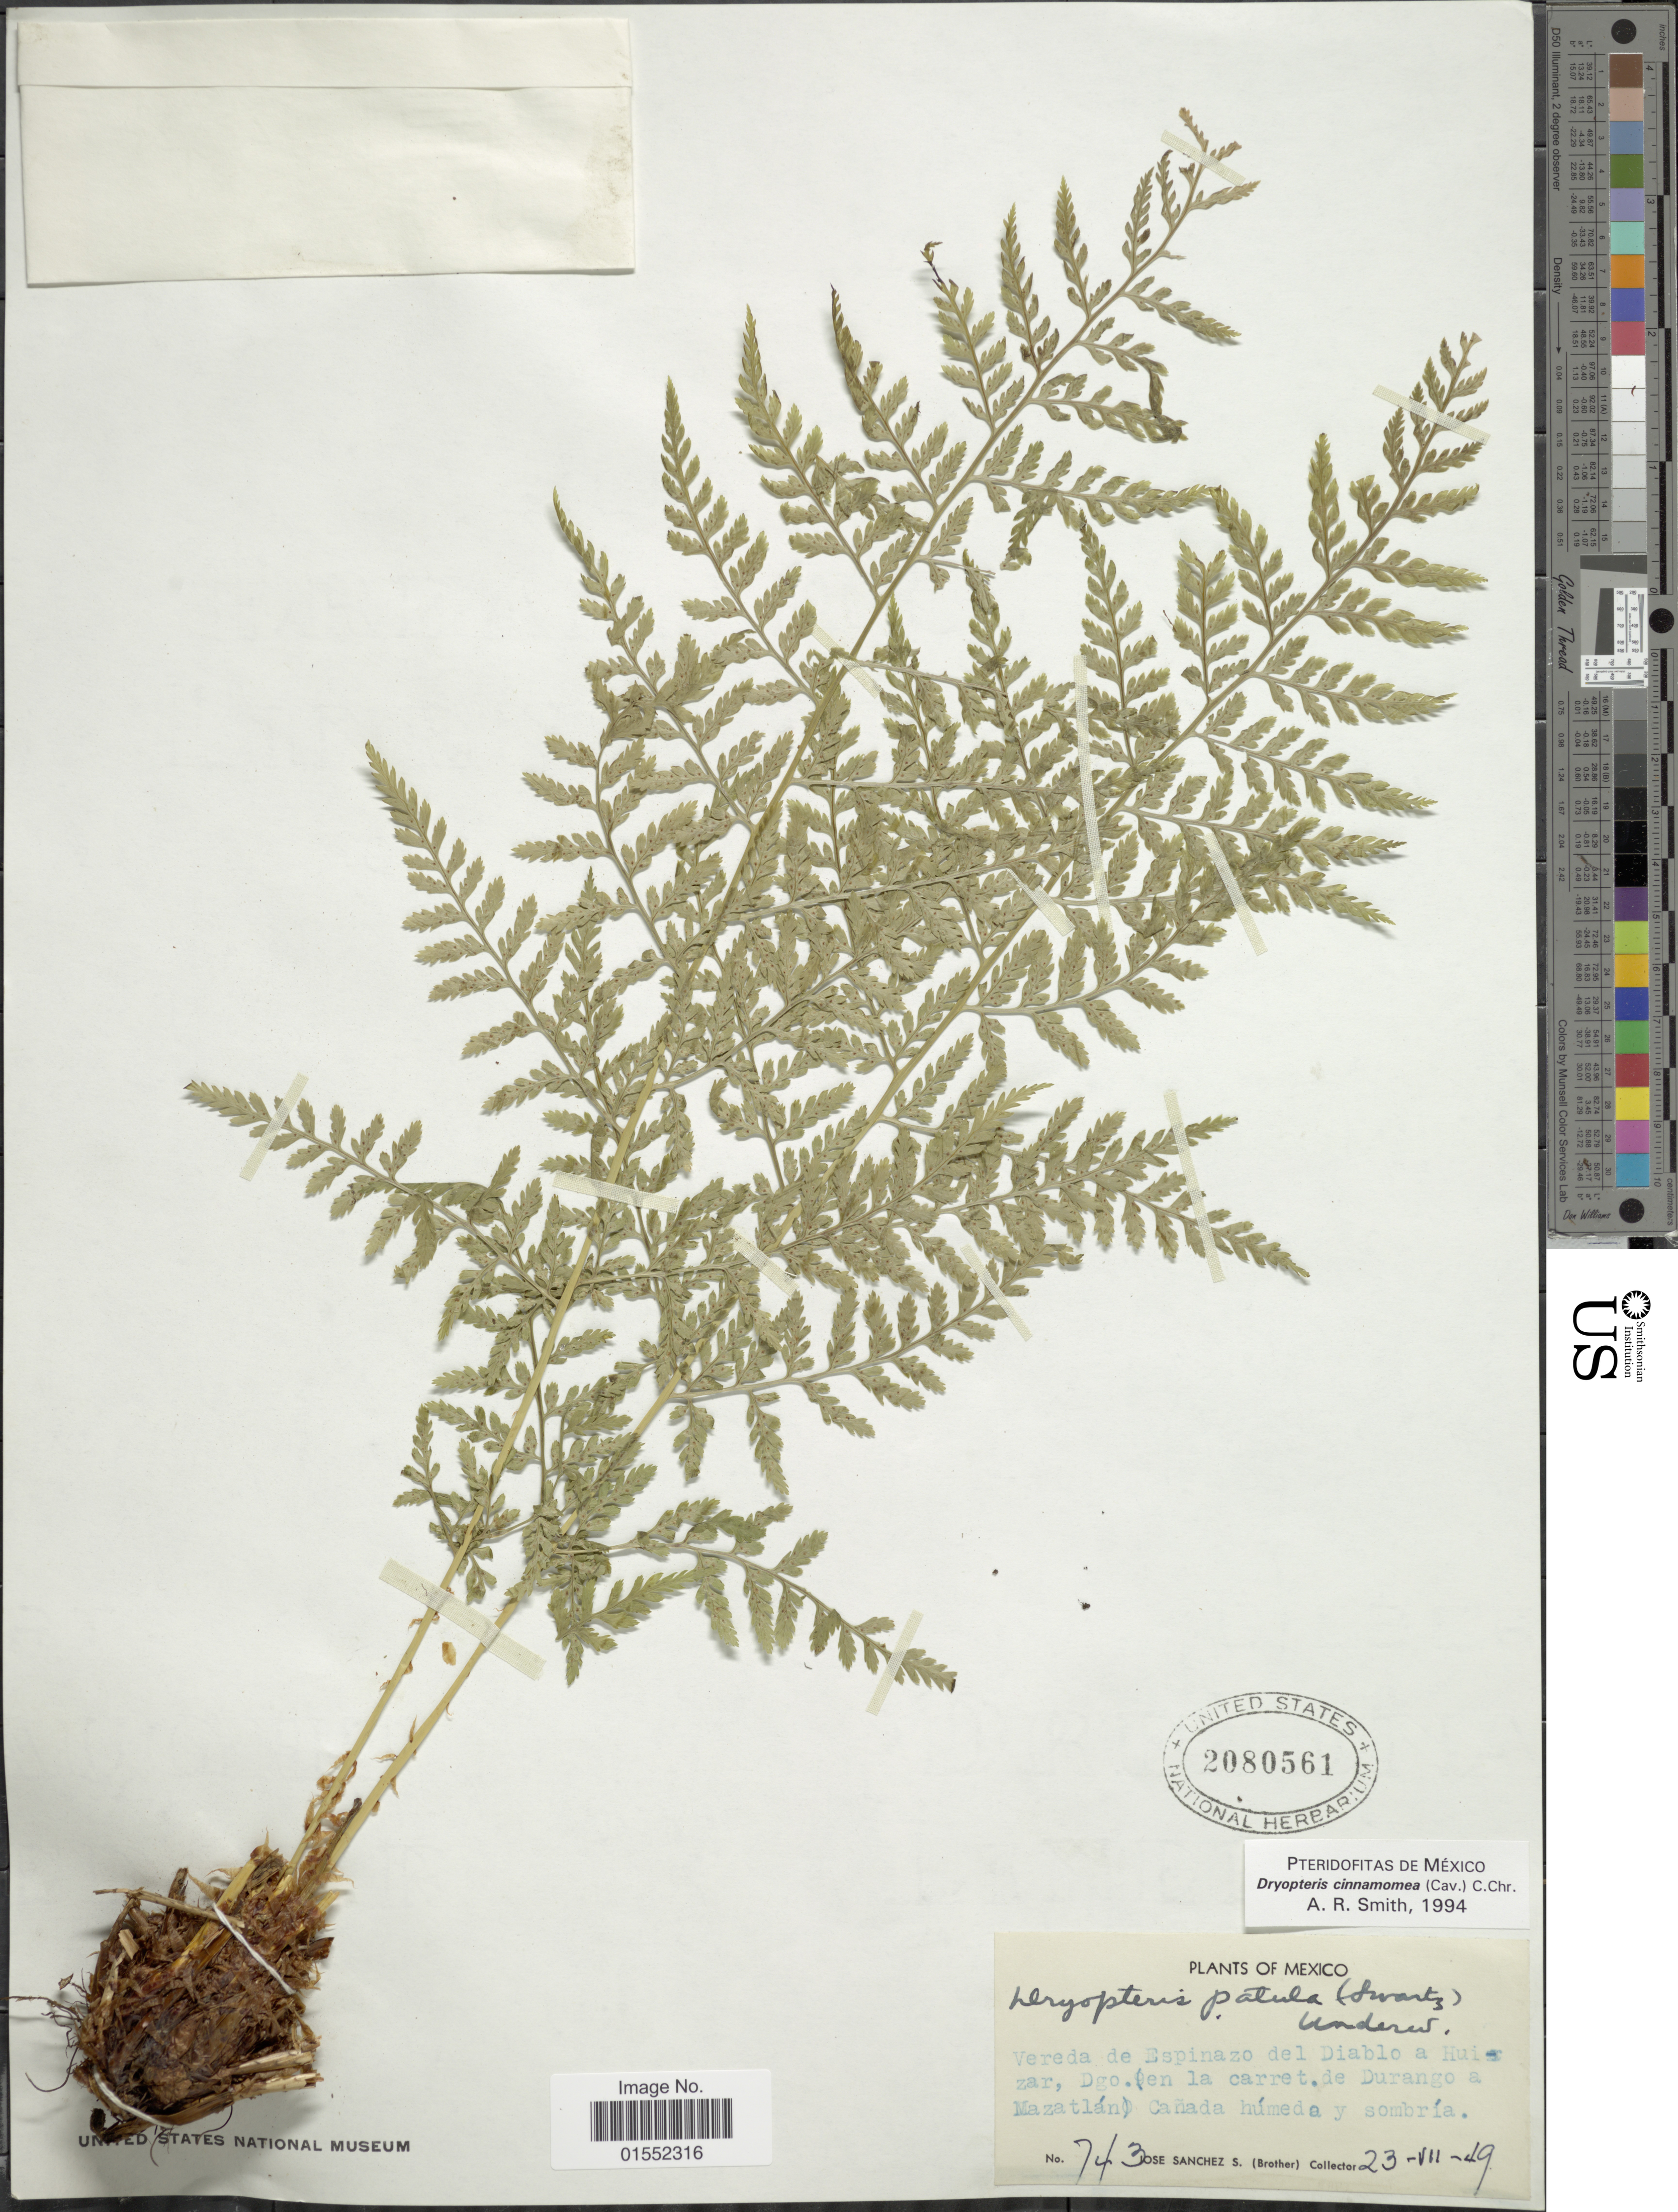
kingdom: Plantae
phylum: Tracheophyta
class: Polypodiopsida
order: Polypodiales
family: Dryopteridaceae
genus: Dryopteris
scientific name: Dryopteris cinnamomea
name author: (Cav.) C. Chr.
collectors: J. Sanchez S.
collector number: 743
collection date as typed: Transcribed d/m/y: 23/7/49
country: Mexico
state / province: Durango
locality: Vereda de Espinazo del Diablo a Huizar, Dgo en la carret. de Durango a Mazatlán Cañada húmedo y sombría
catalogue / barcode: US 2080561